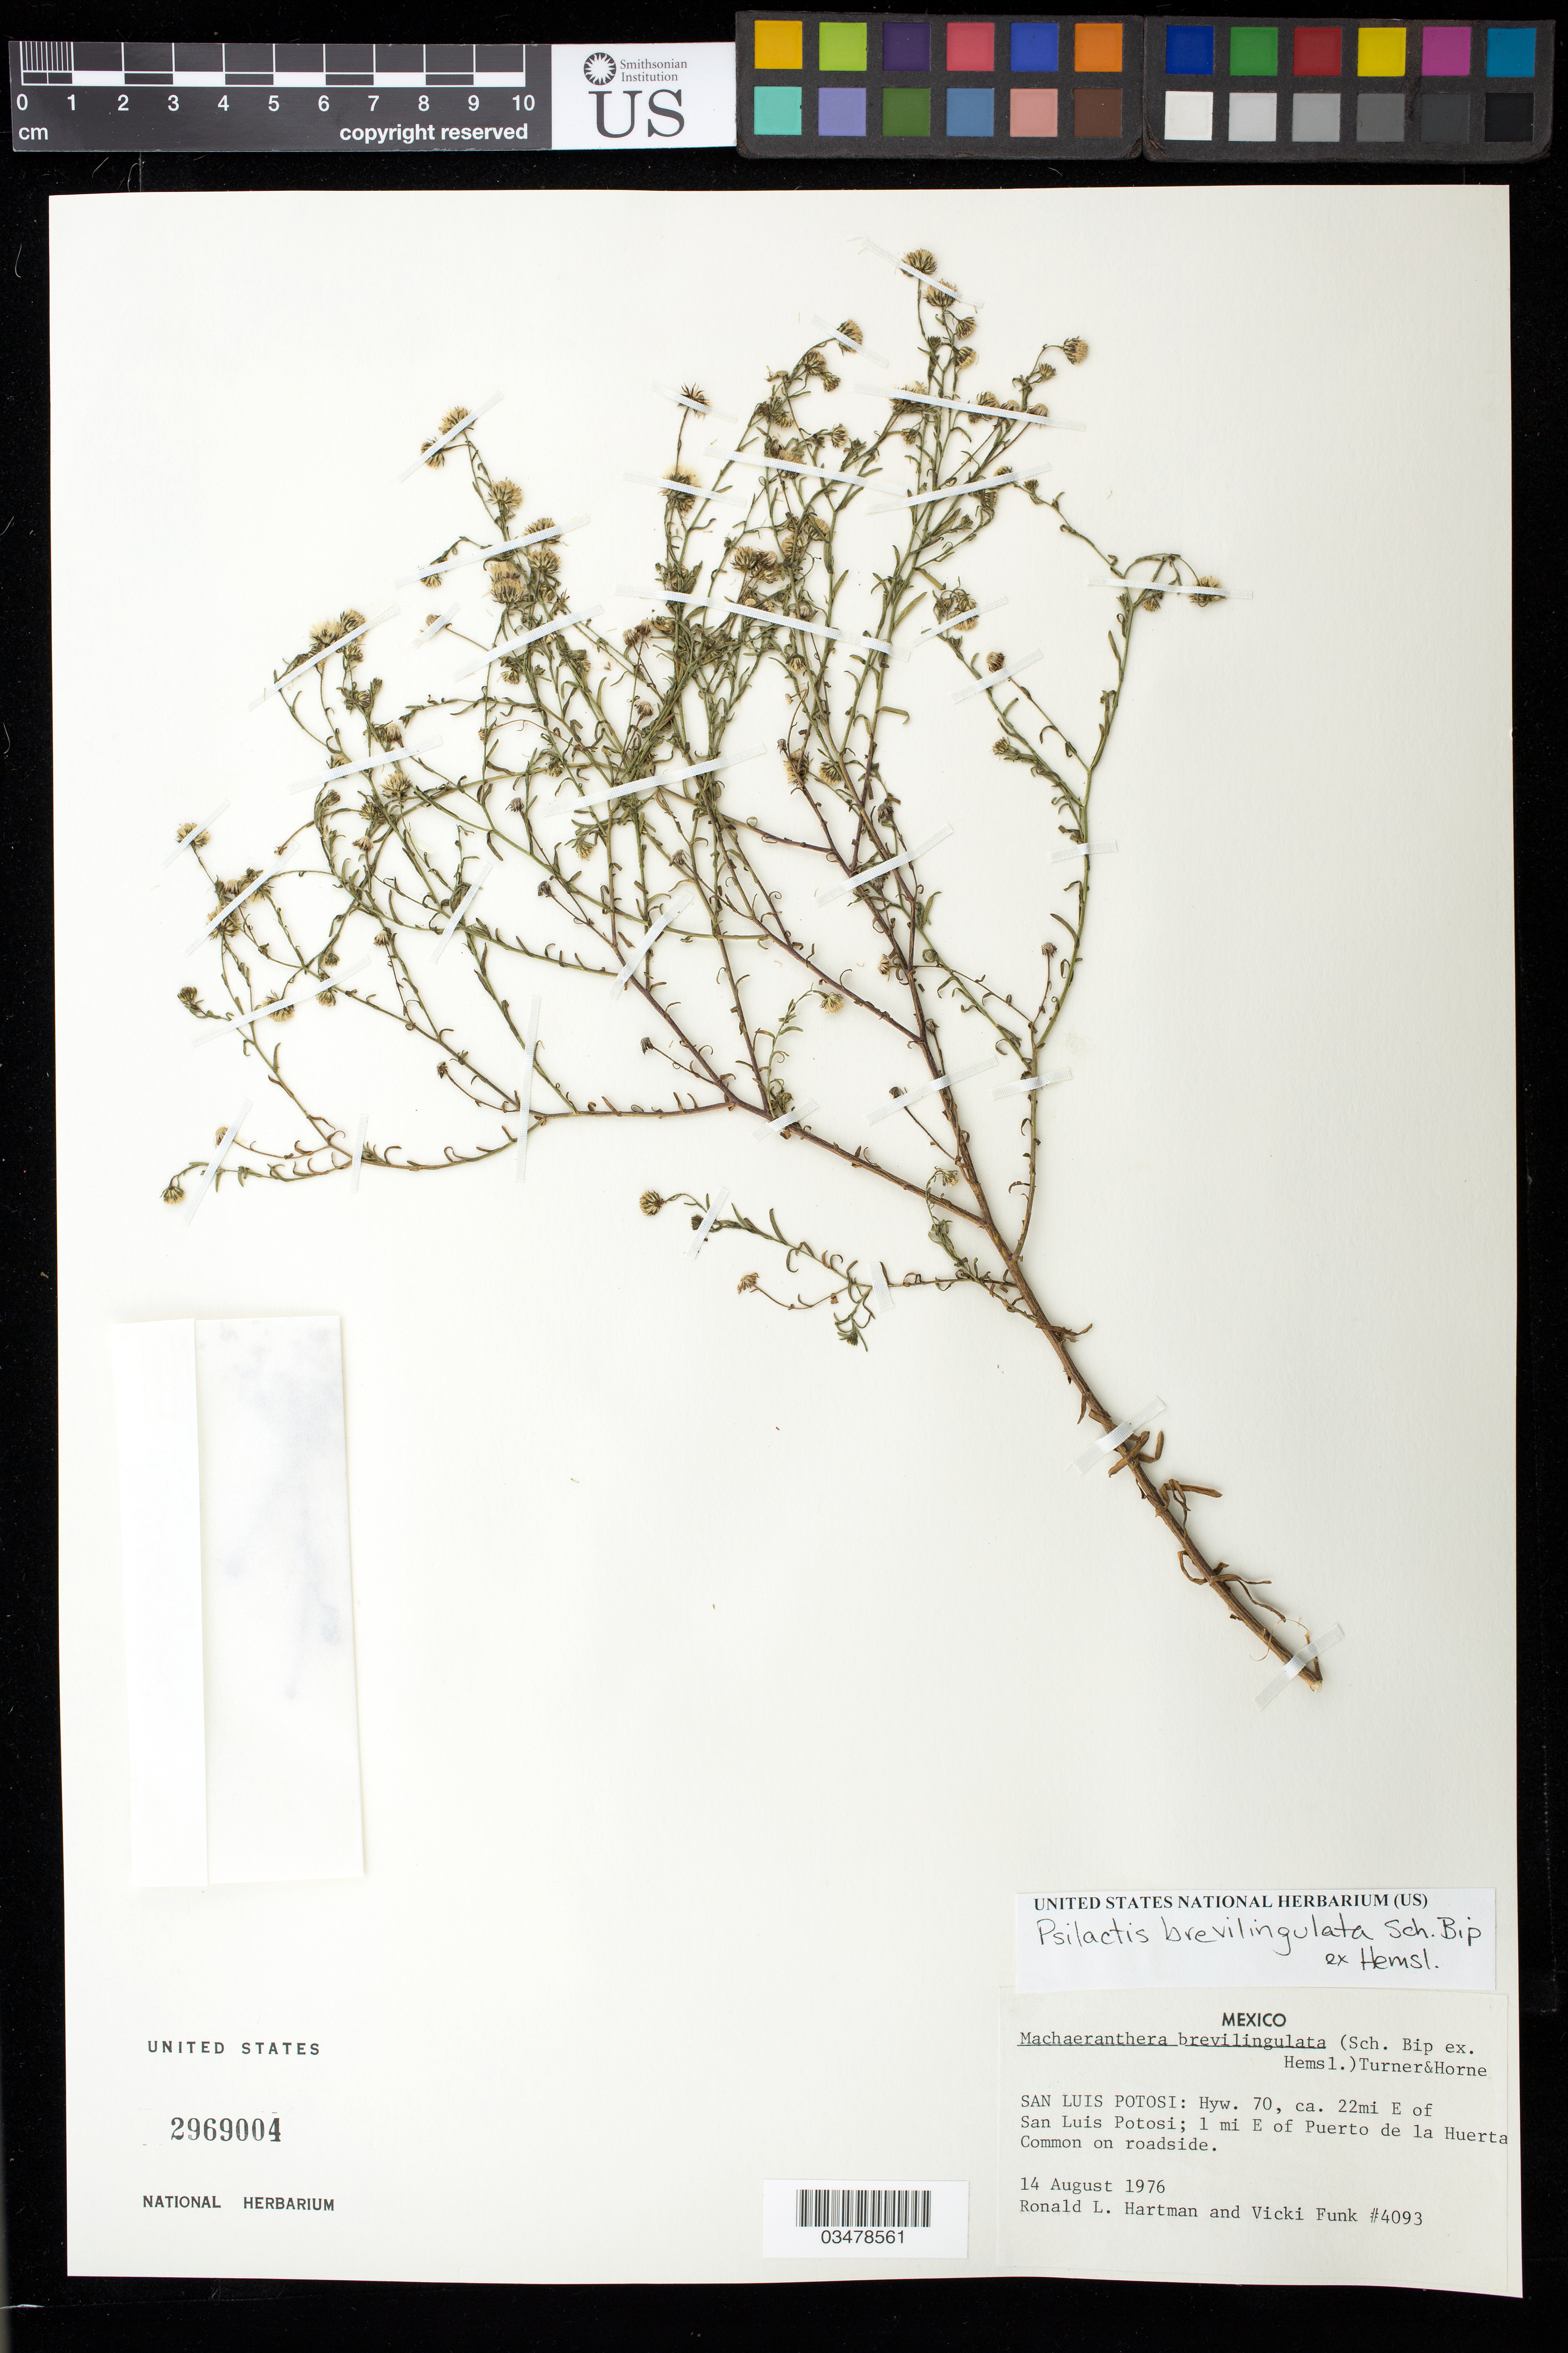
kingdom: Plantae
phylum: Tracheophyta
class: Magnoliopsida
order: Asterales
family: Asteraceae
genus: Psilactis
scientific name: Psilactis brevilingulata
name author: Sch. Bip. ex Hemsl.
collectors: R. L. Hartman & V. Funk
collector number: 4093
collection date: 1976-08-14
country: Mexico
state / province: San Luis Potosí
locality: Hyw 70, ca. 22 mi E of San Luis Potosi; 1 mi E of Puerto de la Huerta.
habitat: On roadside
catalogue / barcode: US 2969004